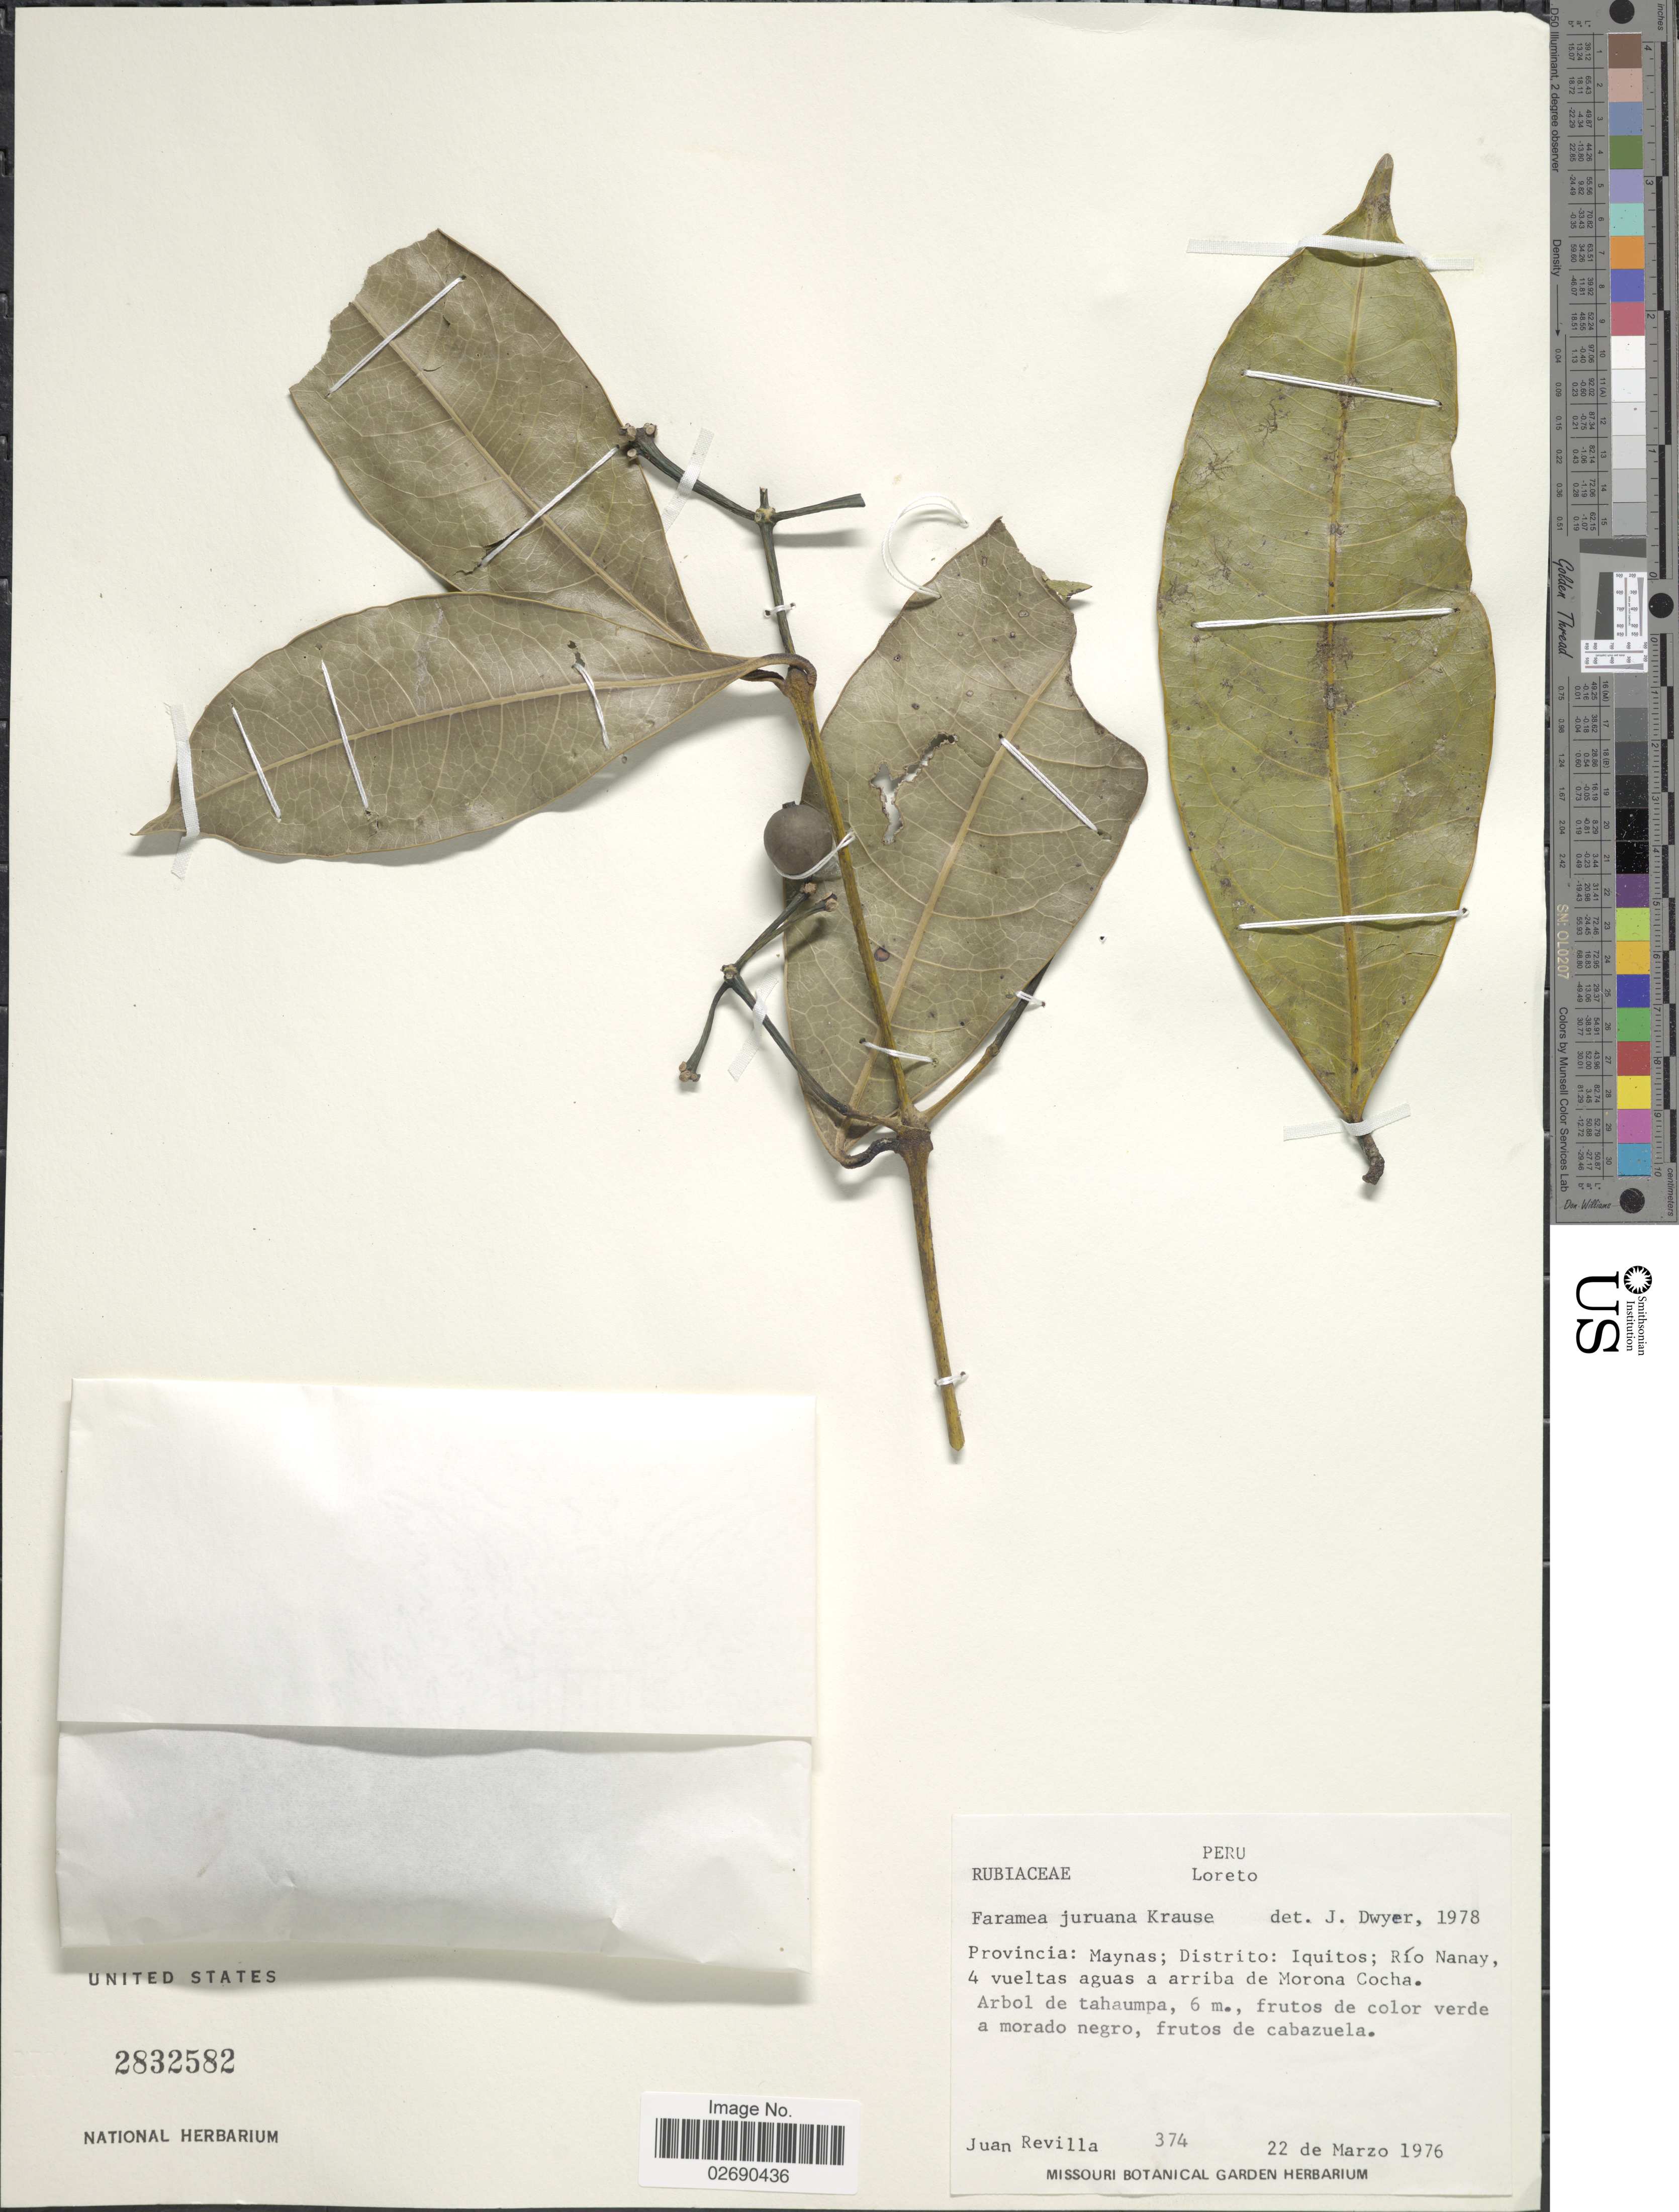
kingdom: Plantae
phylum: Tracheophyta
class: Magnoliopsida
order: Gentianales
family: Rubiaceae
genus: Faramea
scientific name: Faramea juruana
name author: K. Krause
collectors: J. Revilla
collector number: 374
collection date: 1976-03-22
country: Peru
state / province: Loreto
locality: Maynas; Distrito: Iquitos; Río Nanay, 4 vueltas aguas a arriba de Morona Cocha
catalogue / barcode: US 2832582